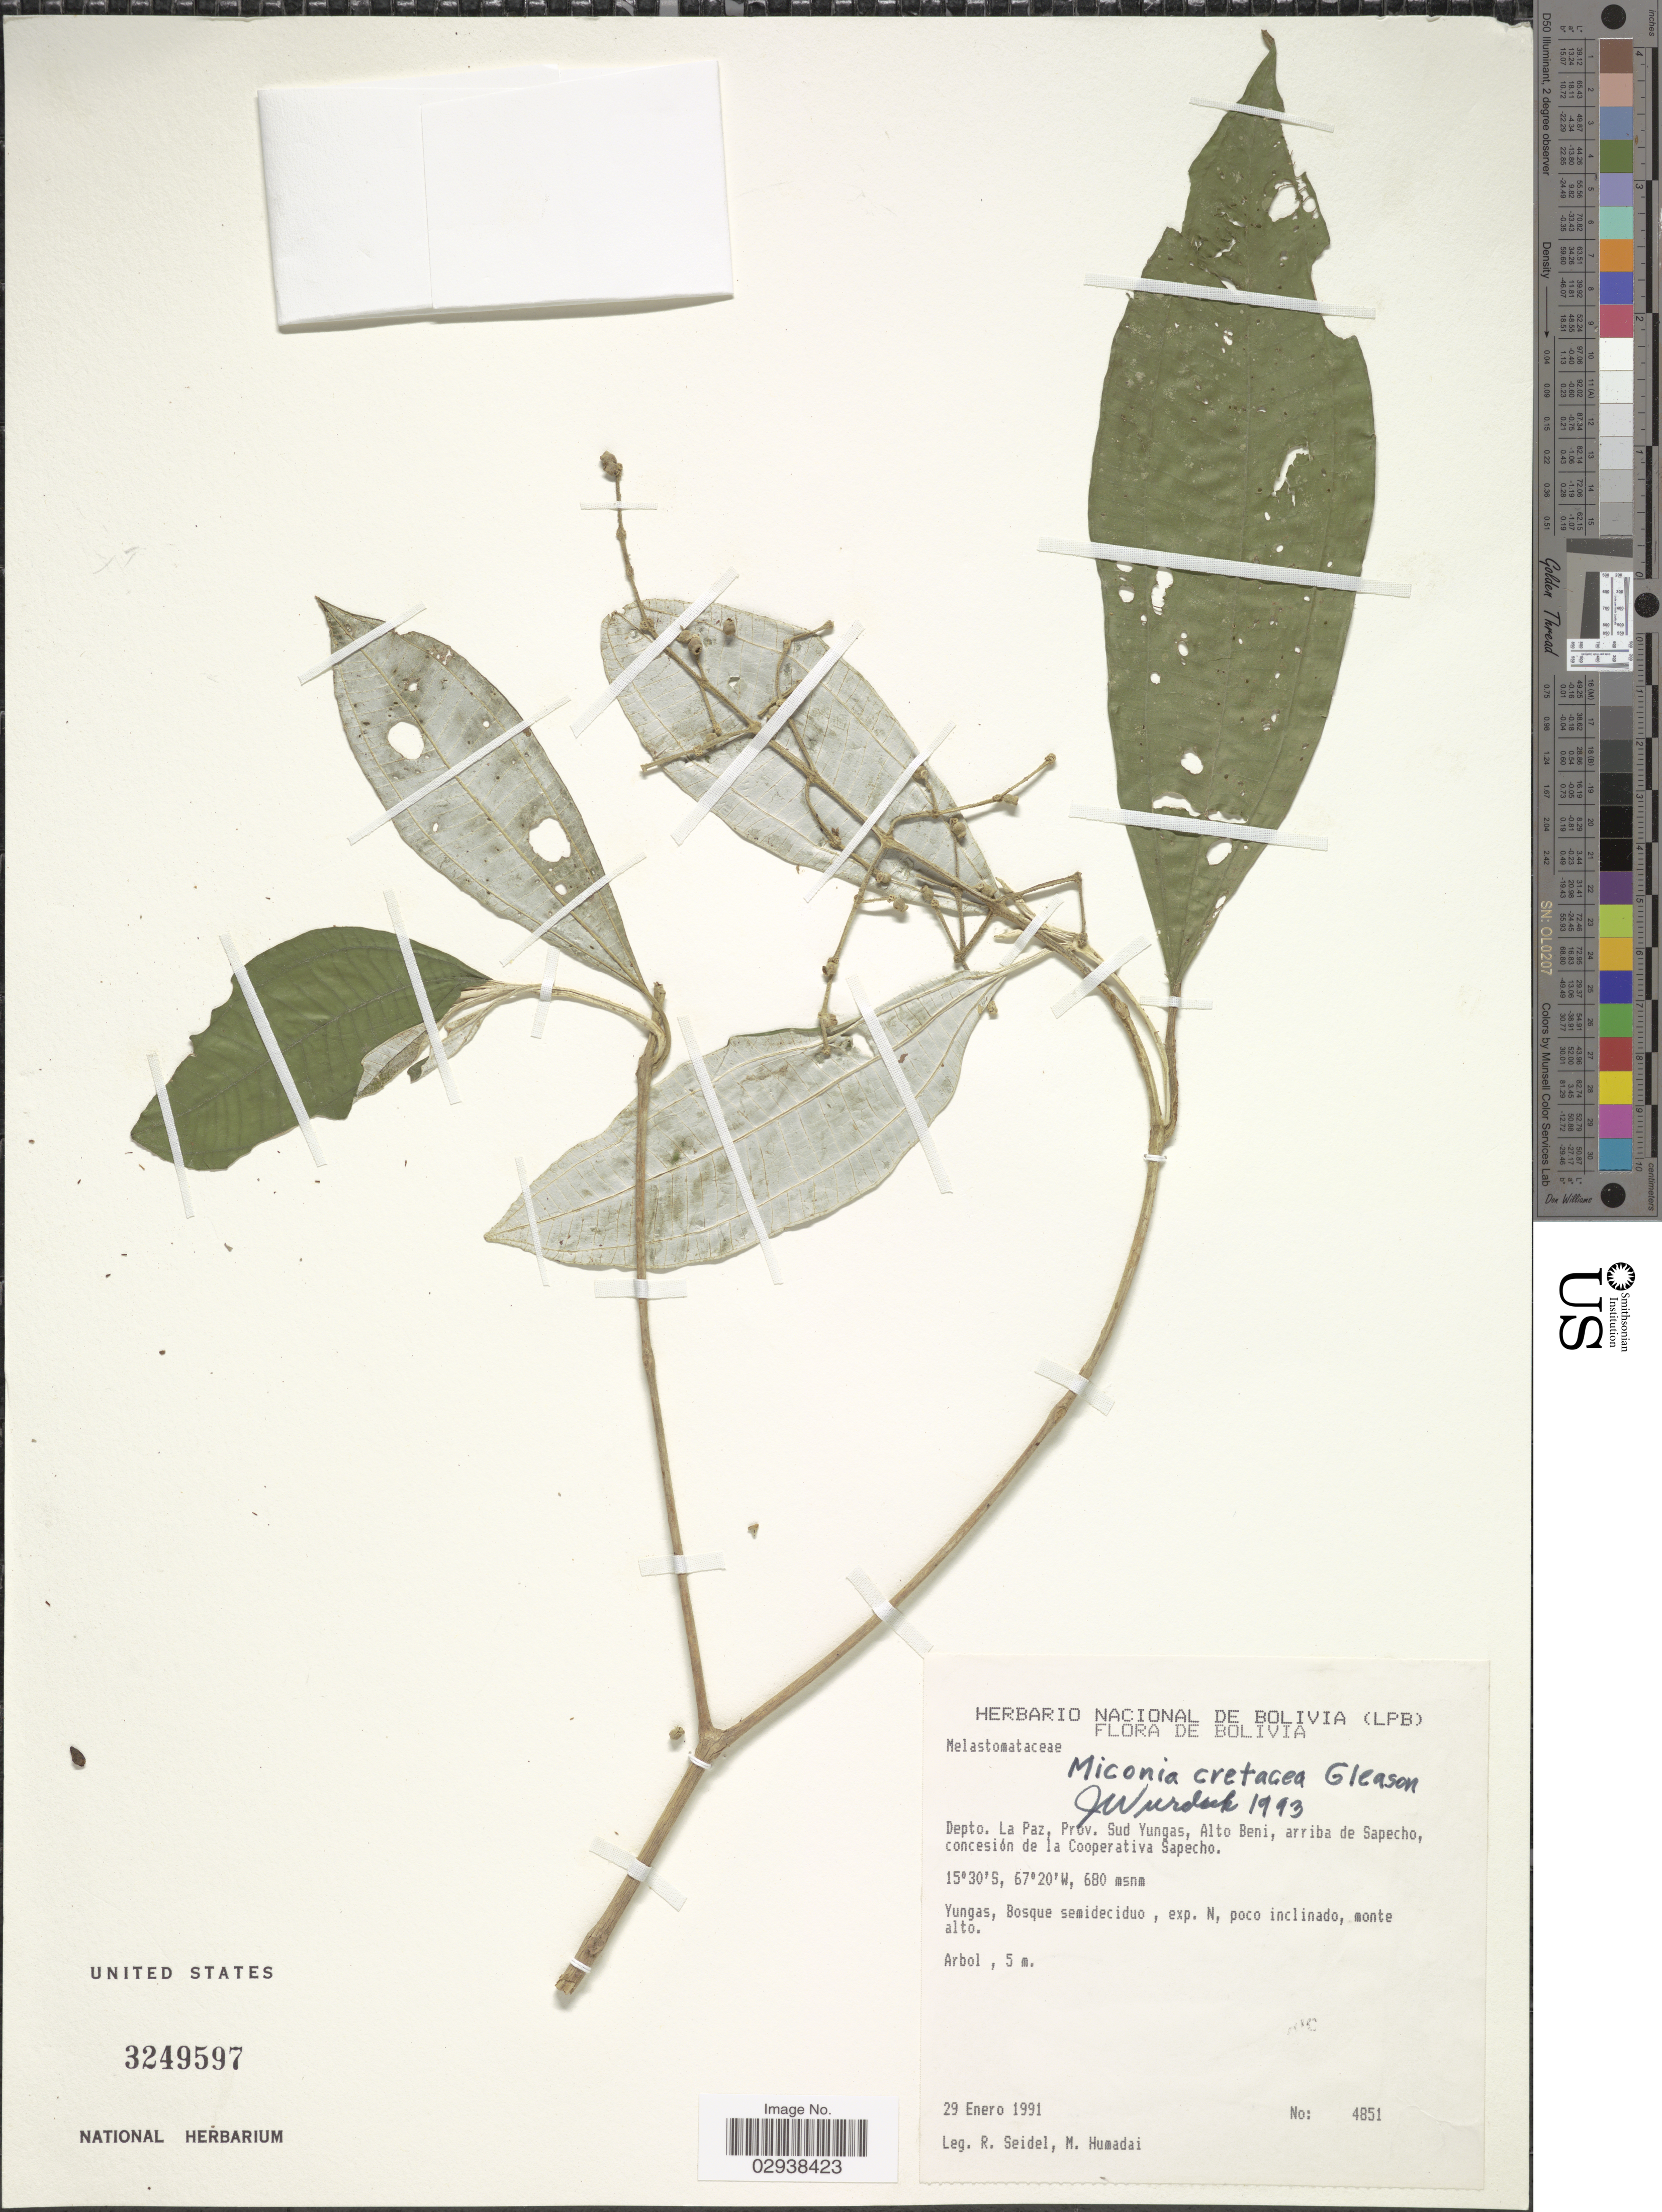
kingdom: Plantae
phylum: Tracheophyta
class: Magnoliopsida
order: Myrtales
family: Melastomataceae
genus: Miconia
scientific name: Miconia cretacea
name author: Gleason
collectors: R. Seidel & M. Humadai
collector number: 4851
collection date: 1991-01-29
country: Bolivia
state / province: La Paz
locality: Depto. La Paz, Prov. Sud Yungas, Alto Beni, arriba de Sapecho, concesión de la Cooperativa Sapecho.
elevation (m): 680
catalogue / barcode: US 3249597